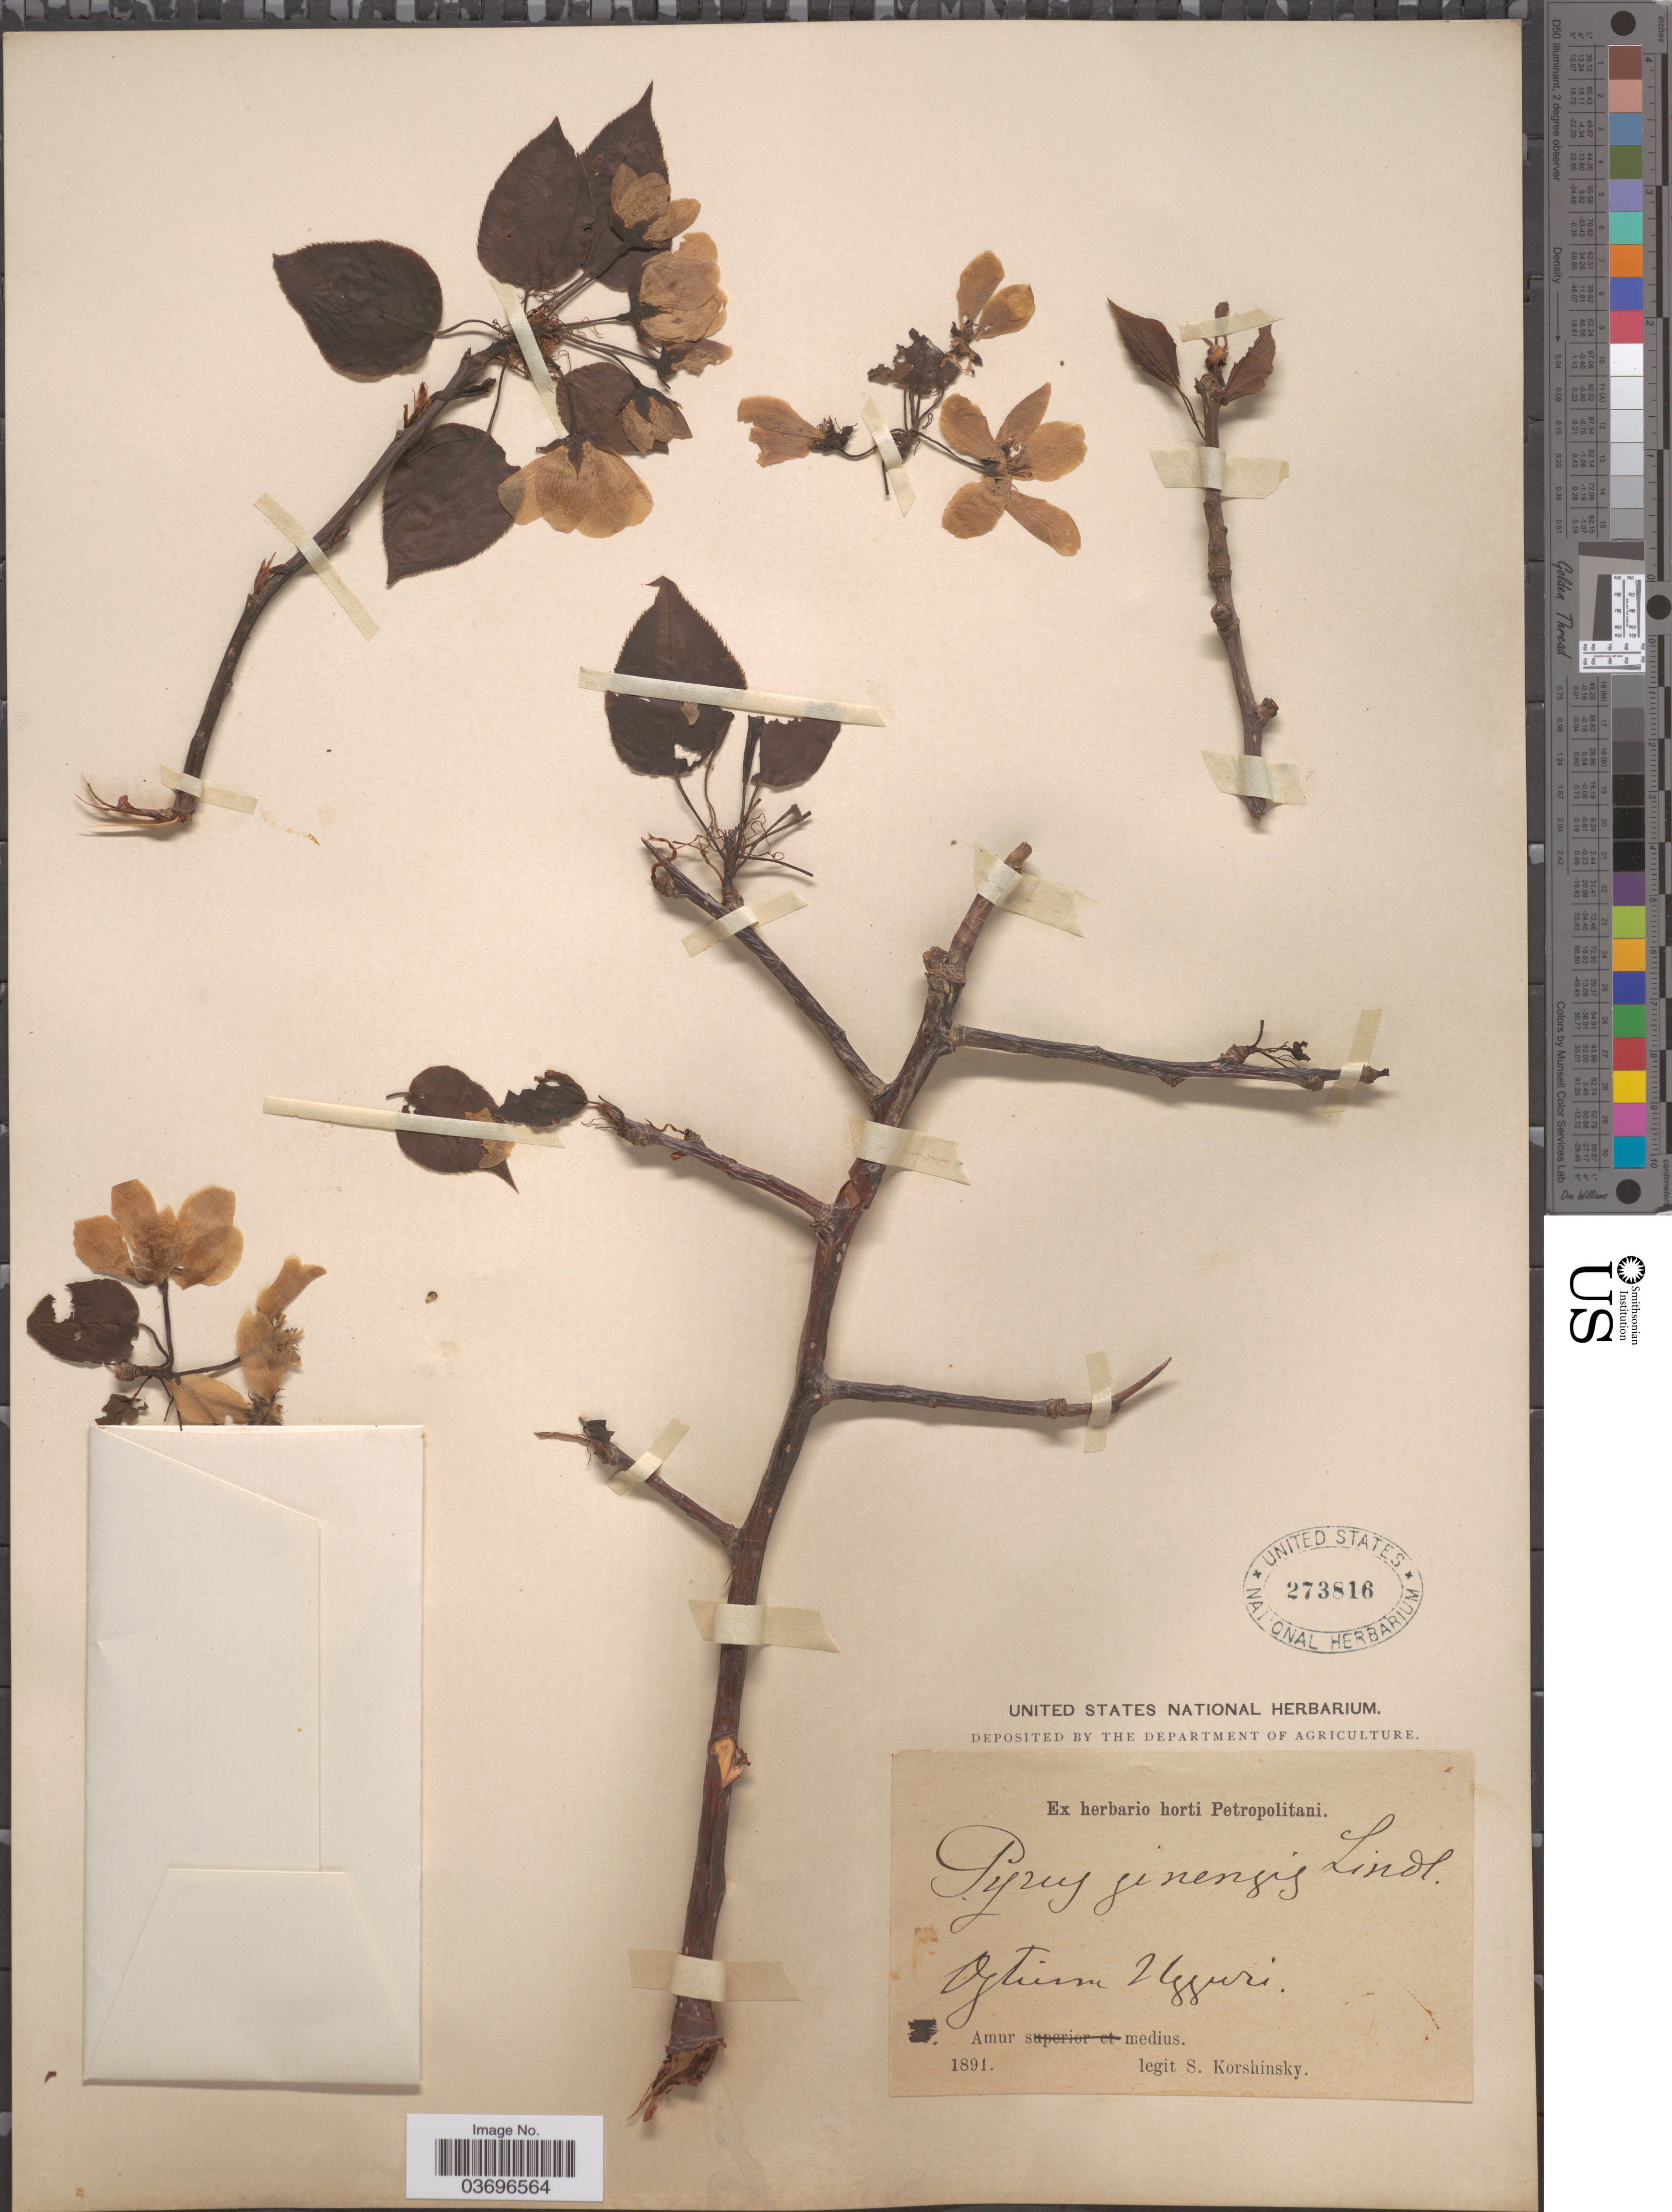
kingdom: Plantae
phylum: Tracheophyta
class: Magnoliopsida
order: Rosales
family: Rosaceae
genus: Pyrus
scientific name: Pyrus sinensis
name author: Lindl.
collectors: S. I. Korshinsky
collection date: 1891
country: Russian Federation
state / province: Khabarovsk/Primorsky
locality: Ostium Ussuri. Amur medius.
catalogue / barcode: US 273816